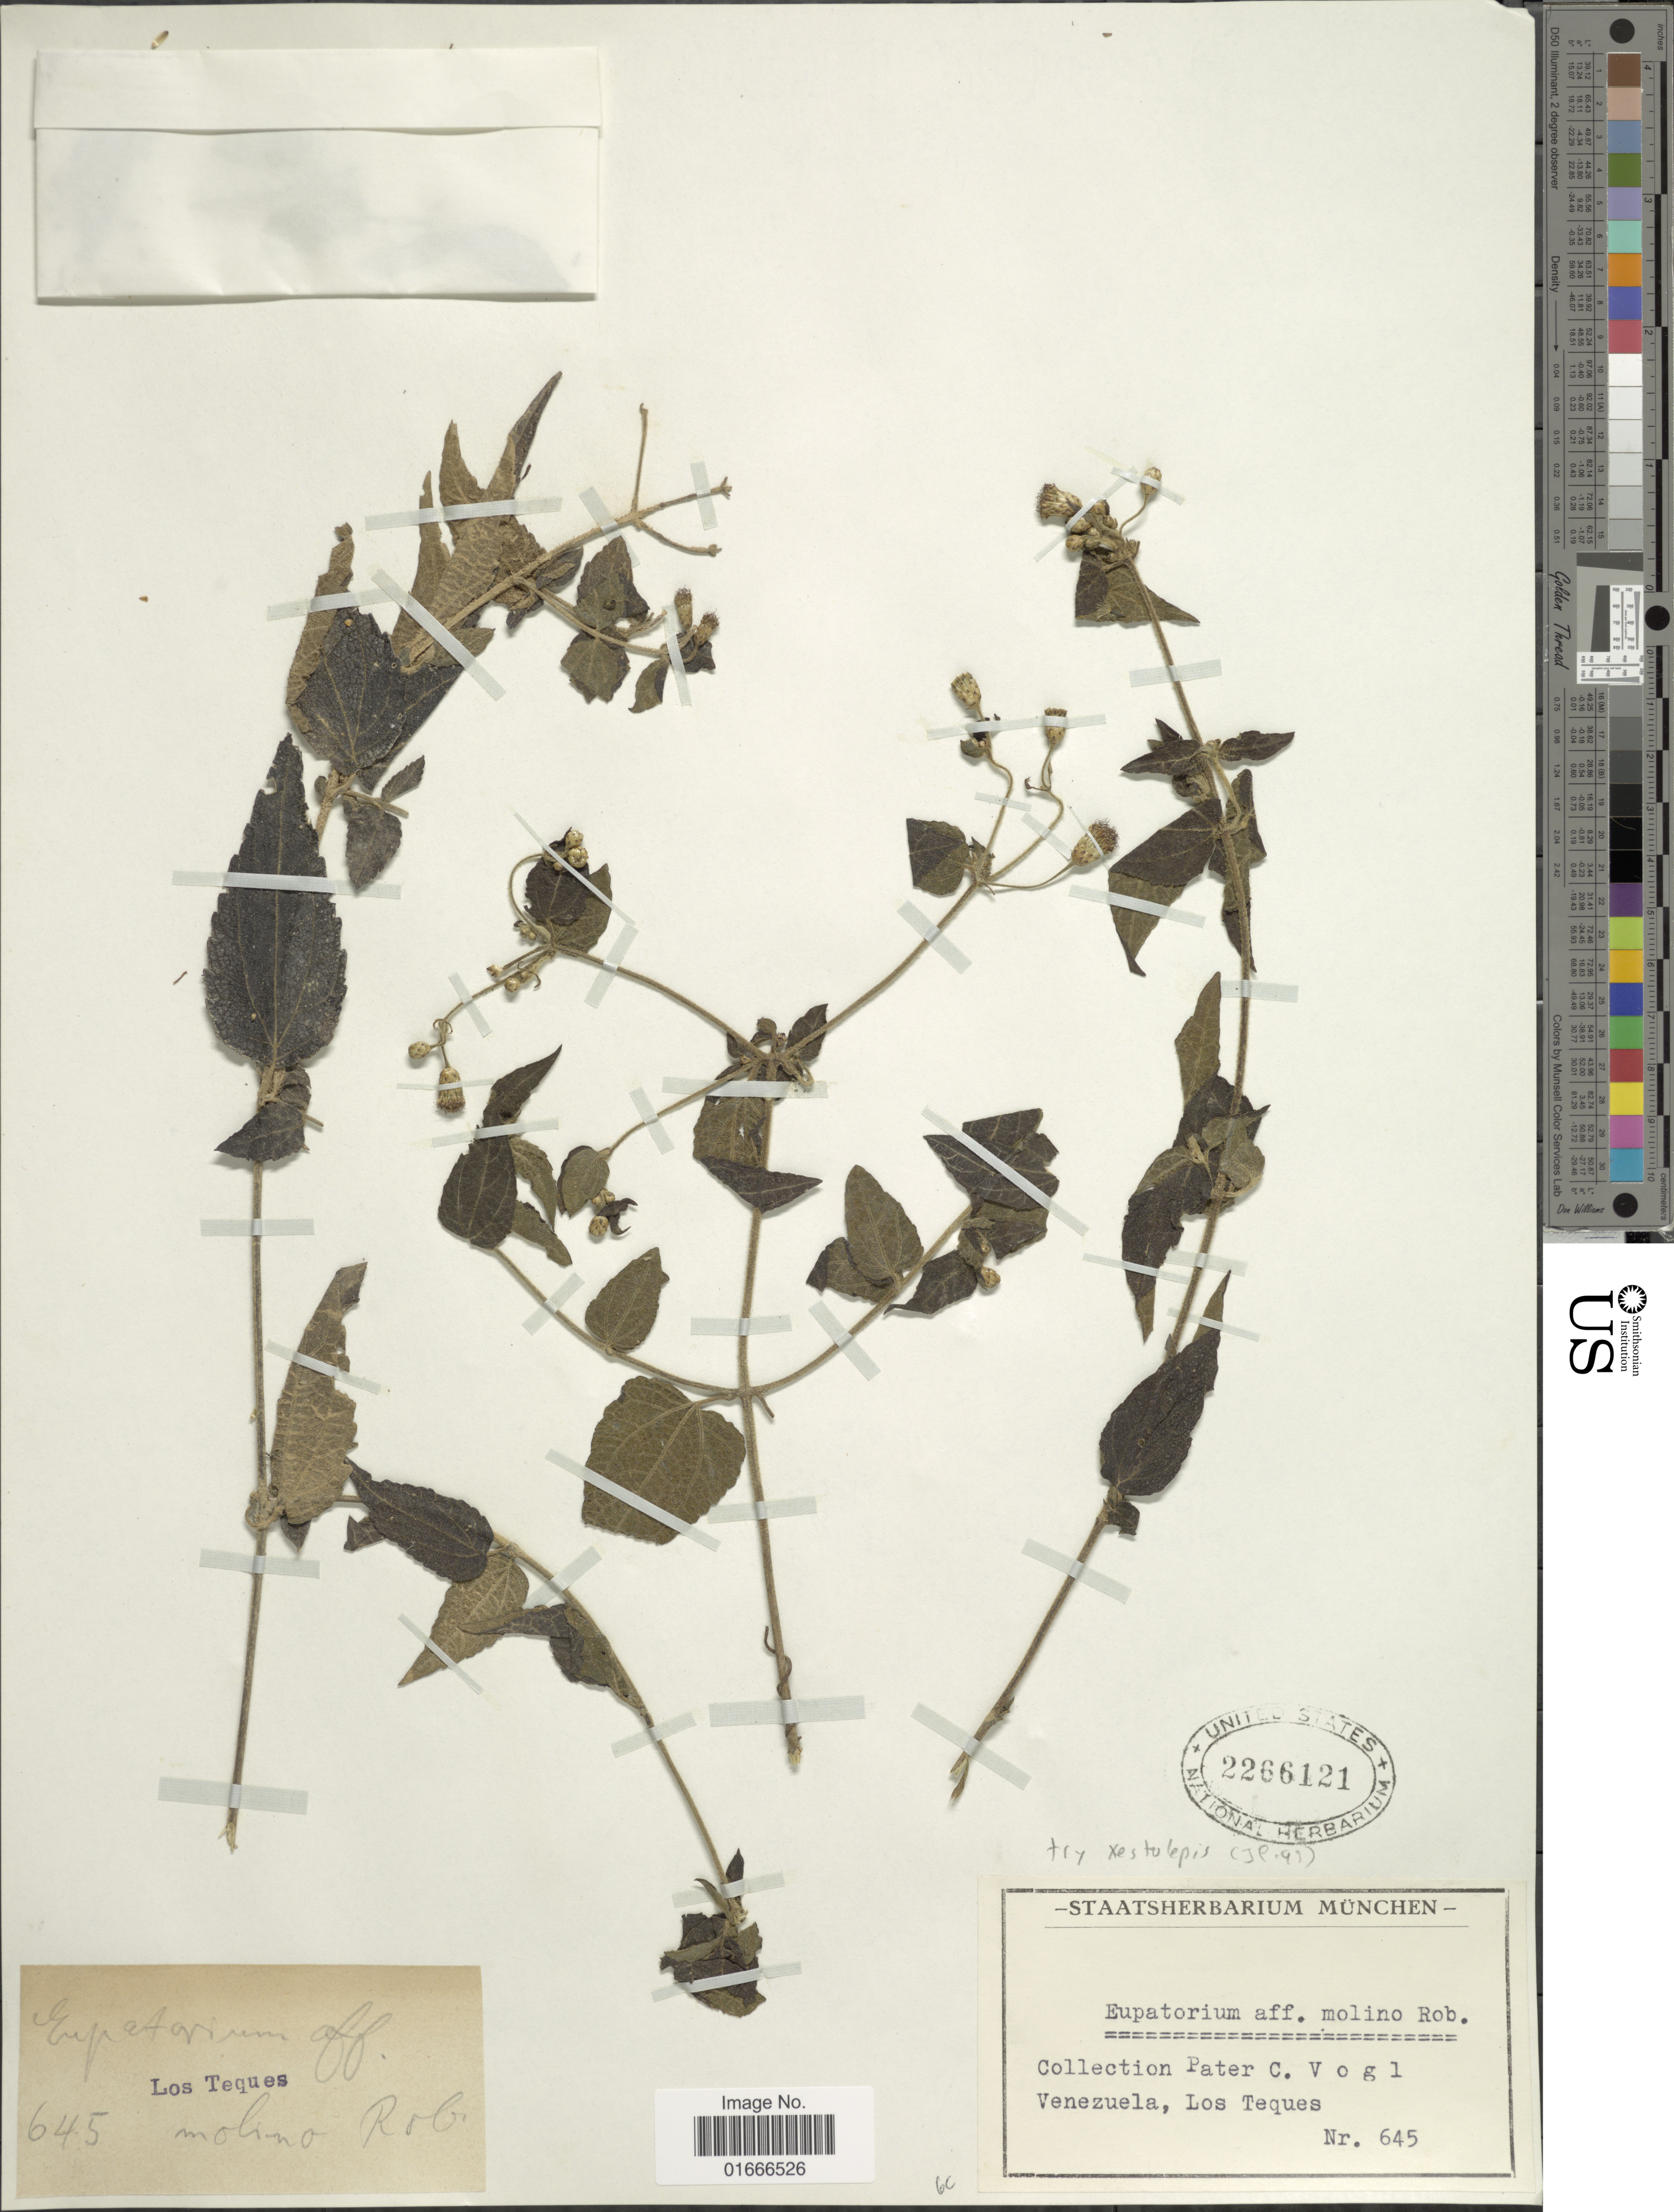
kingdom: Plantae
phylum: Tracheophyta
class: Magnoliopsida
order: Asterales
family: Asteraceae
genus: Chromolaena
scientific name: Chromolaena xestolepis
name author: (B.L. Rob.) R.M. King & H. Rob.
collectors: P. C. Vogl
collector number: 645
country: Venezuela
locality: Los Teques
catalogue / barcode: US 2266121